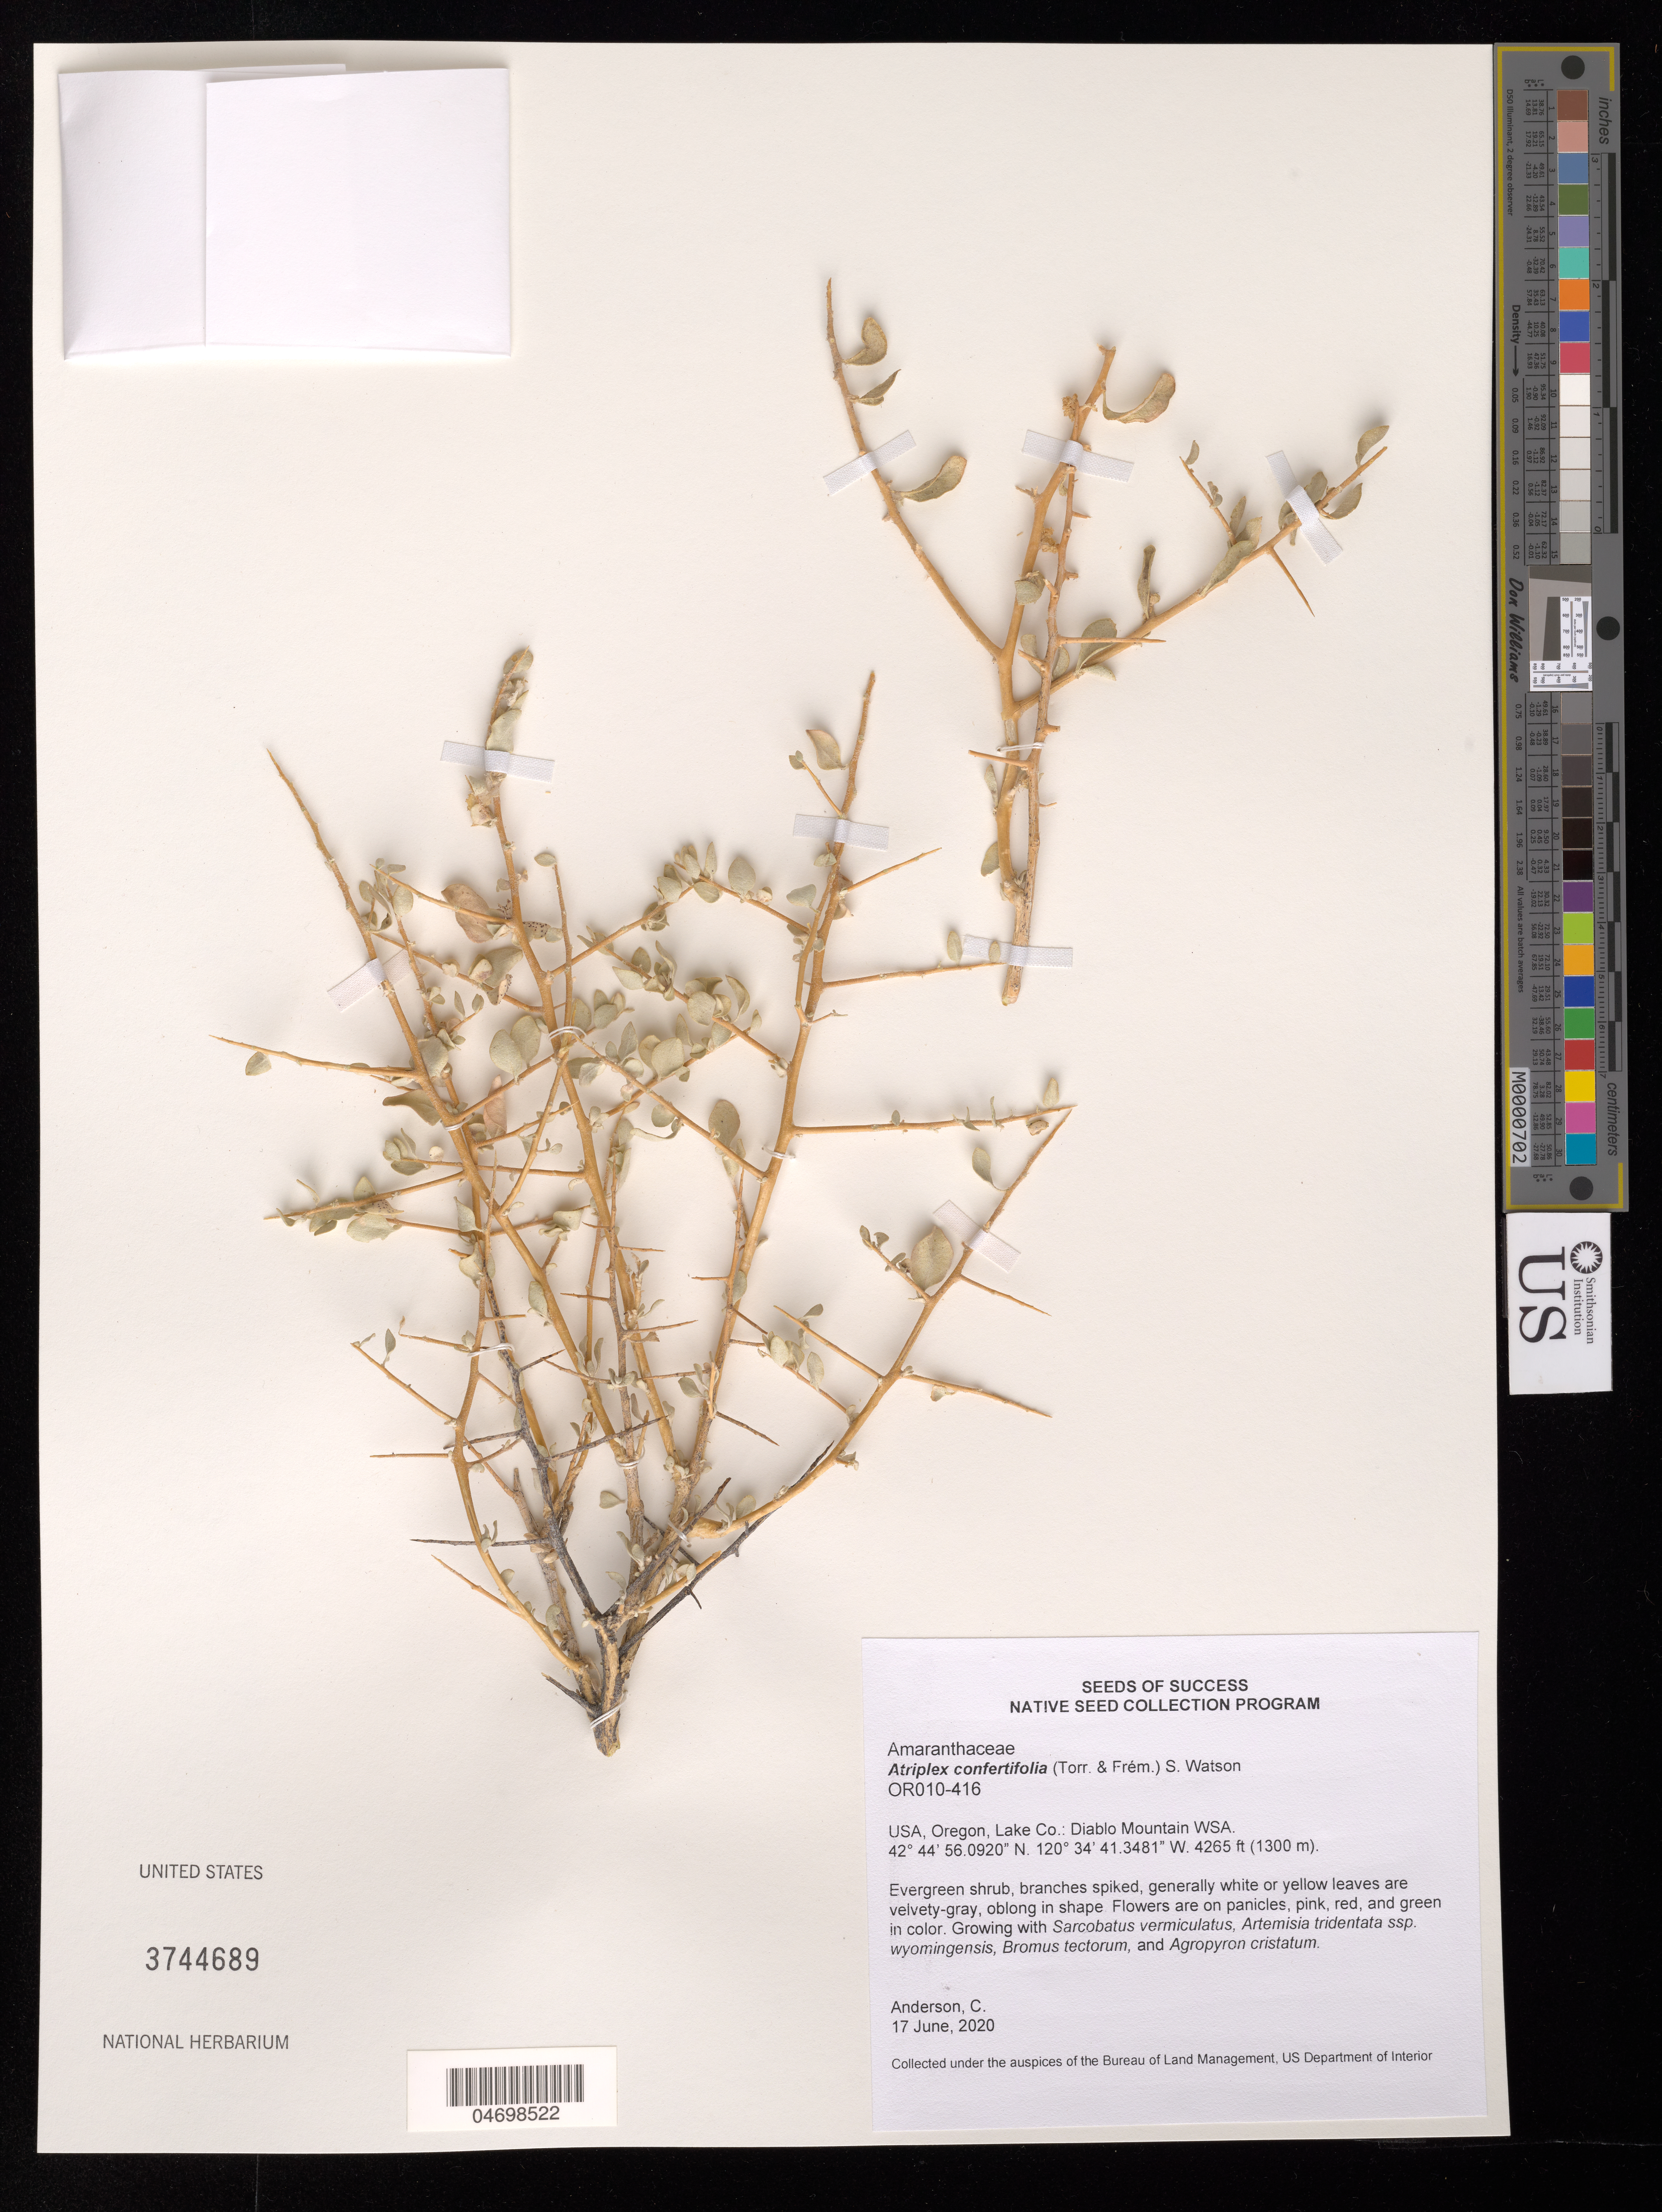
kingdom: Plantae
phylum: Tracheophyta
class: Magnoliopsida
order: Caryophyllales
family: Amaranthaceae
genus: Atriplex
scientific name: Atriplex confertifolia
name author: (Torr. & Frém.) S. Watson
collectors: C. Anderson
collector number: OR010-416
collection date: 2020-06-17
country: United States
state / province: Oregon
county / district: Lake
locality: Diablo Mountain WSA.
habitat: With Bromus tectorum, Agropyron cristatum, etc.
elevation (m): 1300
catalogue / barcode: US 3744689